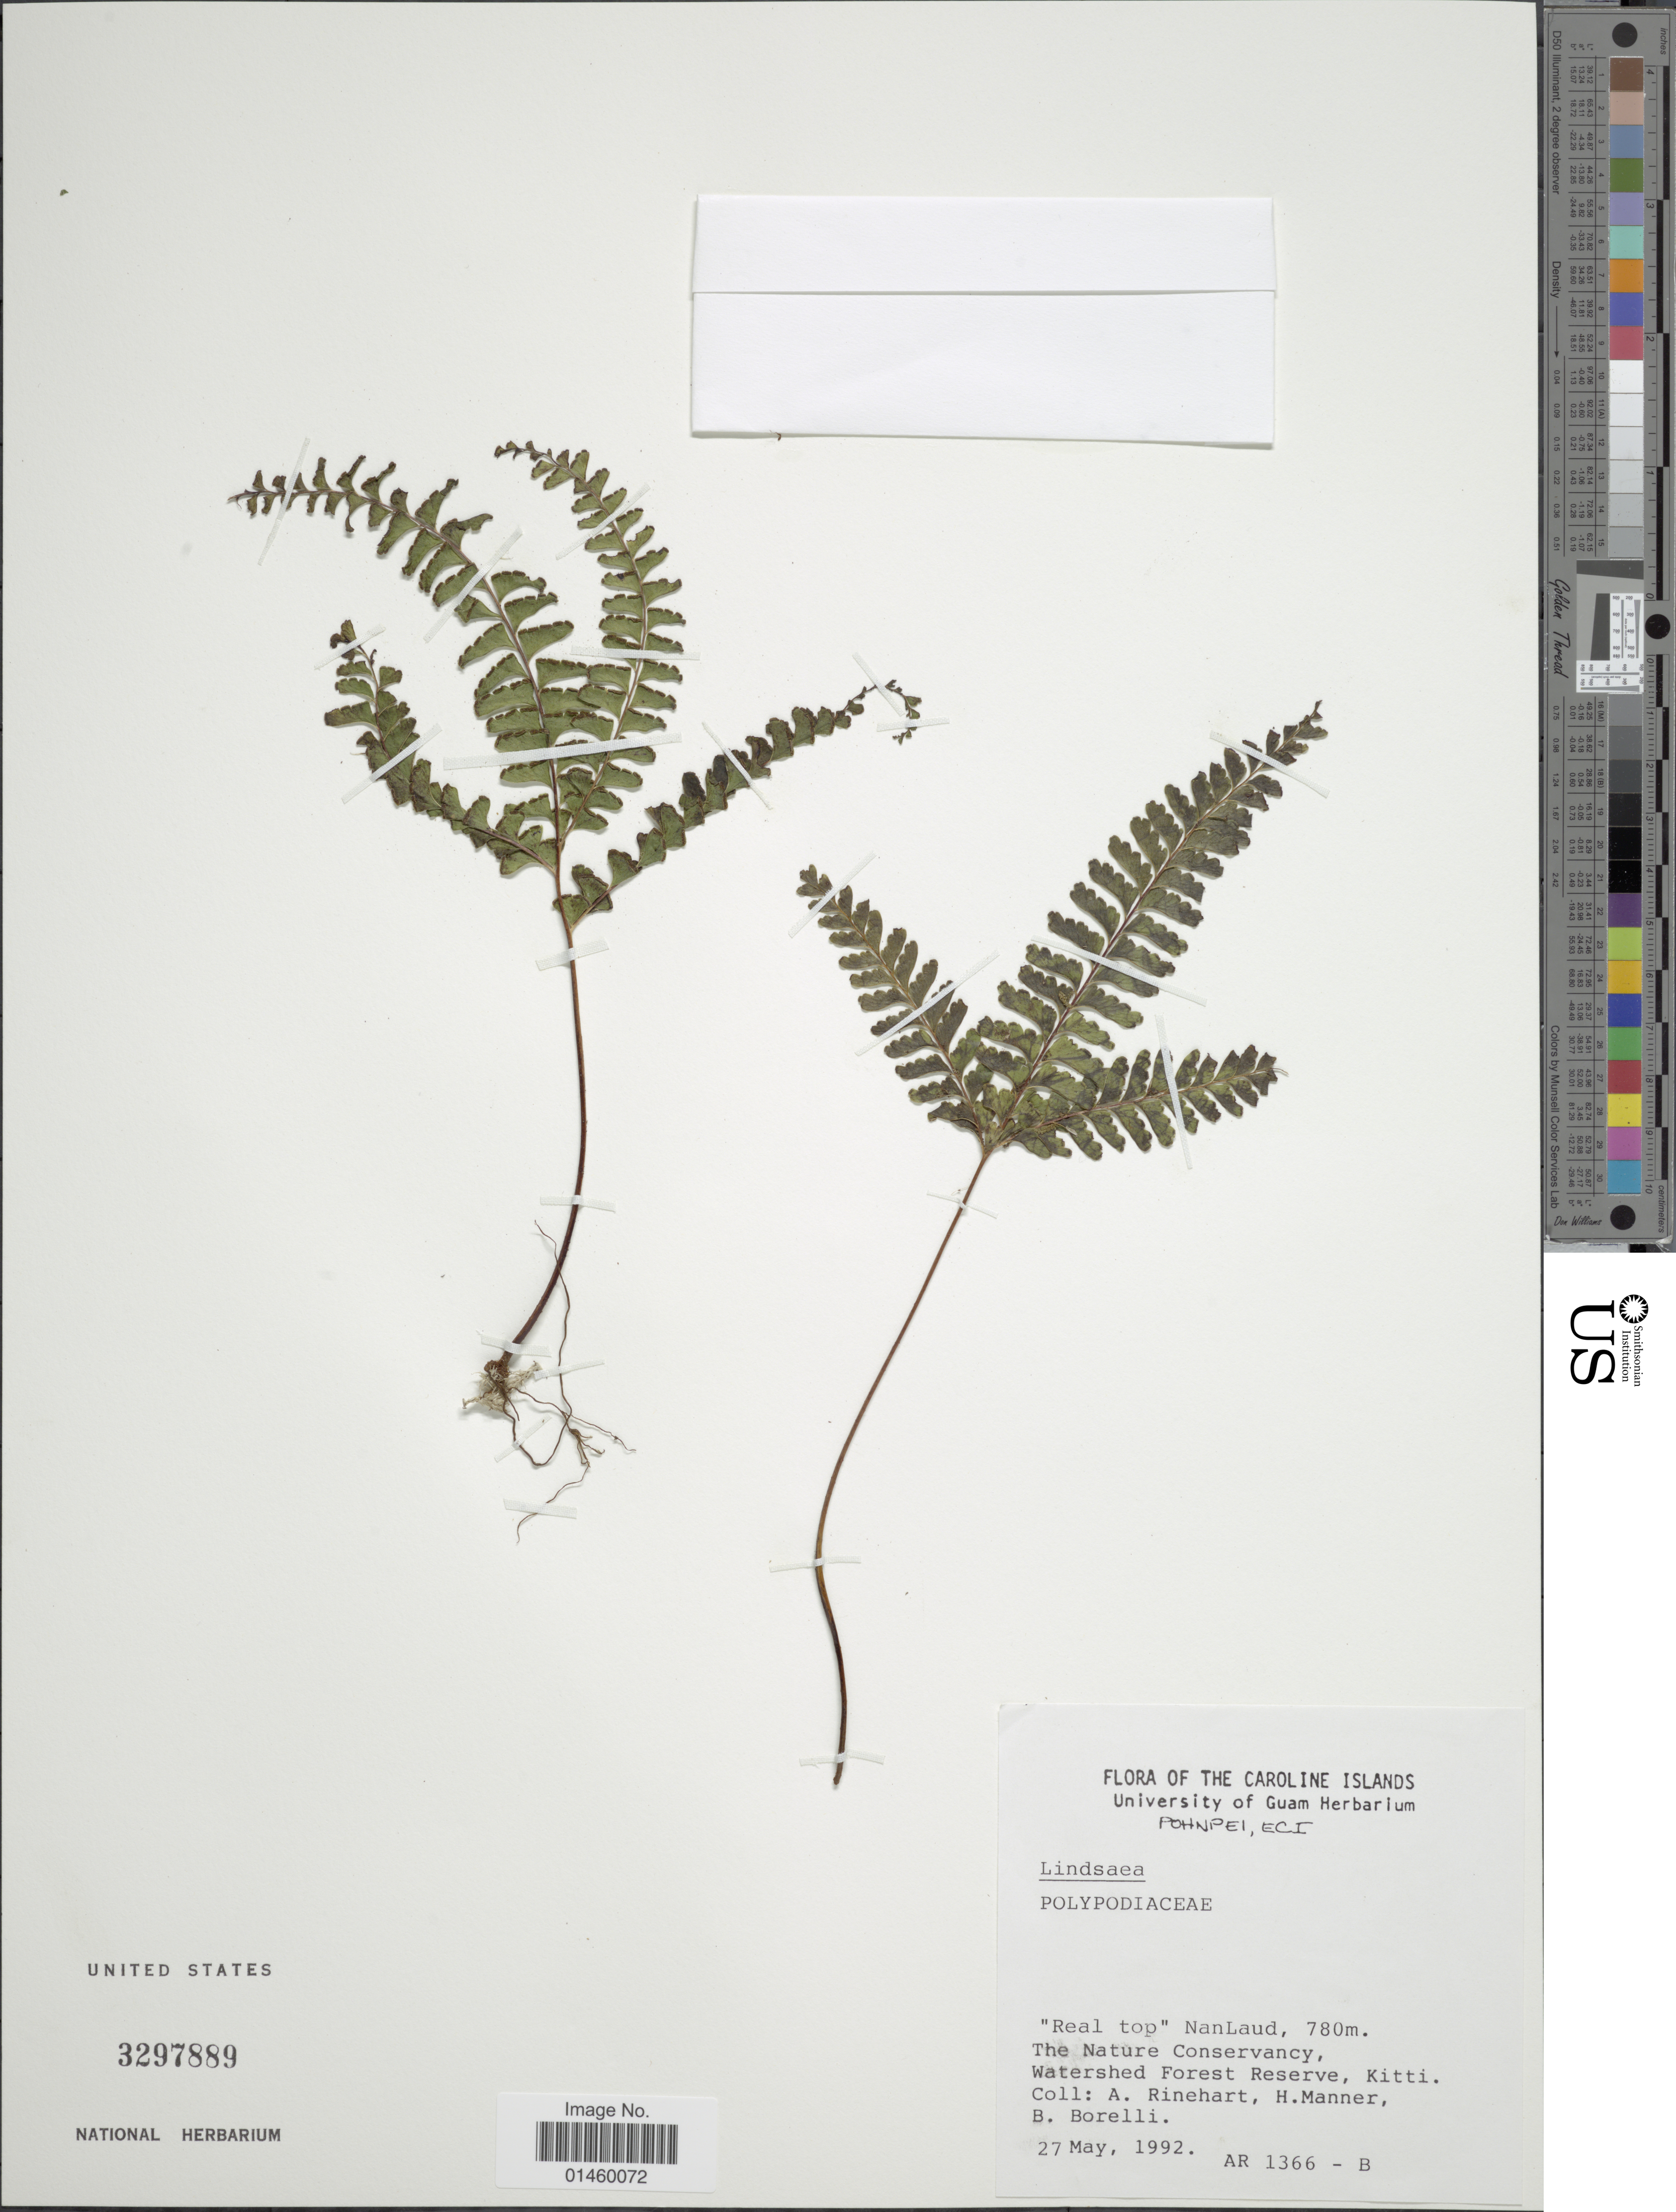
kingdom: Plantae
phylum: Tracheophyta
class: Polypodiopsida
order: Polypodiales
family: Lindsaeaceae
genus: Lindsaea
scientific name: Lindsaea sp.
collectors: A. Rinehart, H. Manner & B. Borelli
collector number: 1366-B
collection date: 1992-05-27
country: Micronesia, Federated States of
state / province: Pohnpei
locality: Caroline Islands. 'Real top' NanLaud. The Nature Conservancy, Watershed Forest Reserve, Kitti.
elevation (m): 780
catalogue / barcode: US 3297889